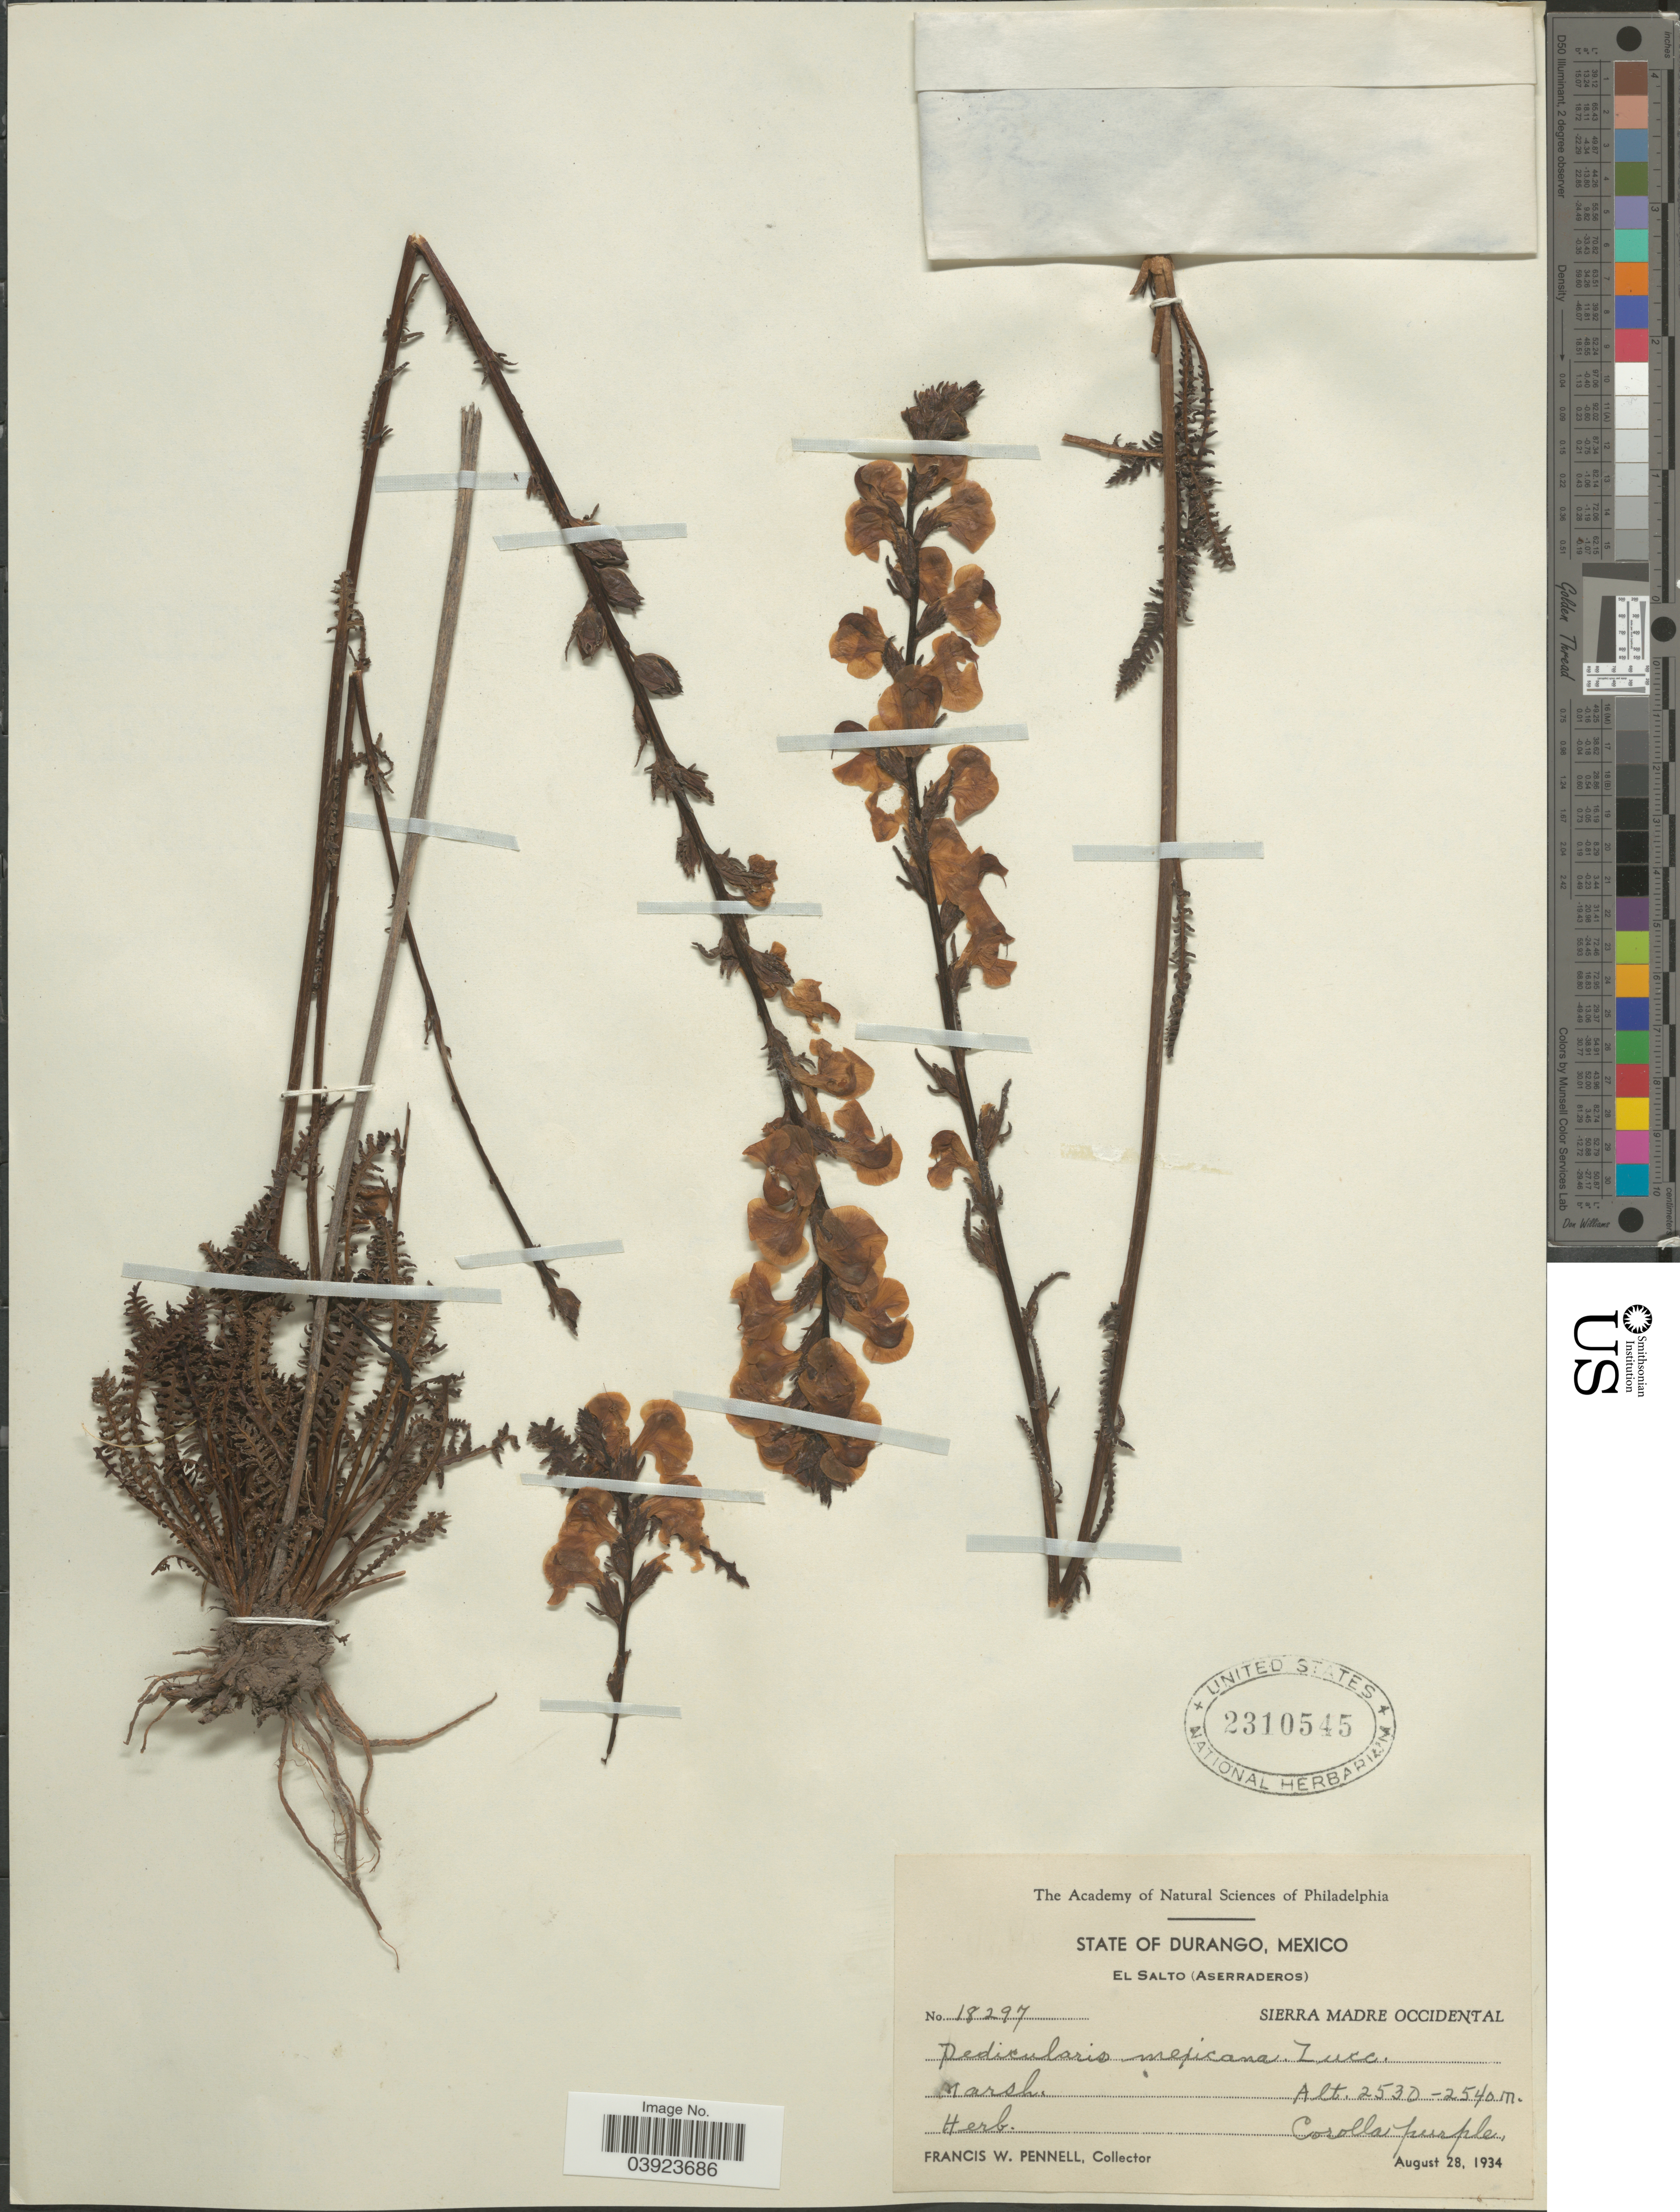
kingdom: Plantae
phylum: Tracheophyta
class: Magnoliopsida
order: Lamiales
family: Orobanchaceae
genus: Pedicularis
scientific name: Pedicularis mexicana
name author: Zucc. ex Bunge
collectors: F. W. Pennell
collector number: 18297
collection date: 1934-08-28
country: Mexico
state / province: Durango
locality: El Salto (Aserraderos) Sierra Madre Occidental.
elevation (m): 2530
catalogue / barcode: US 2310545